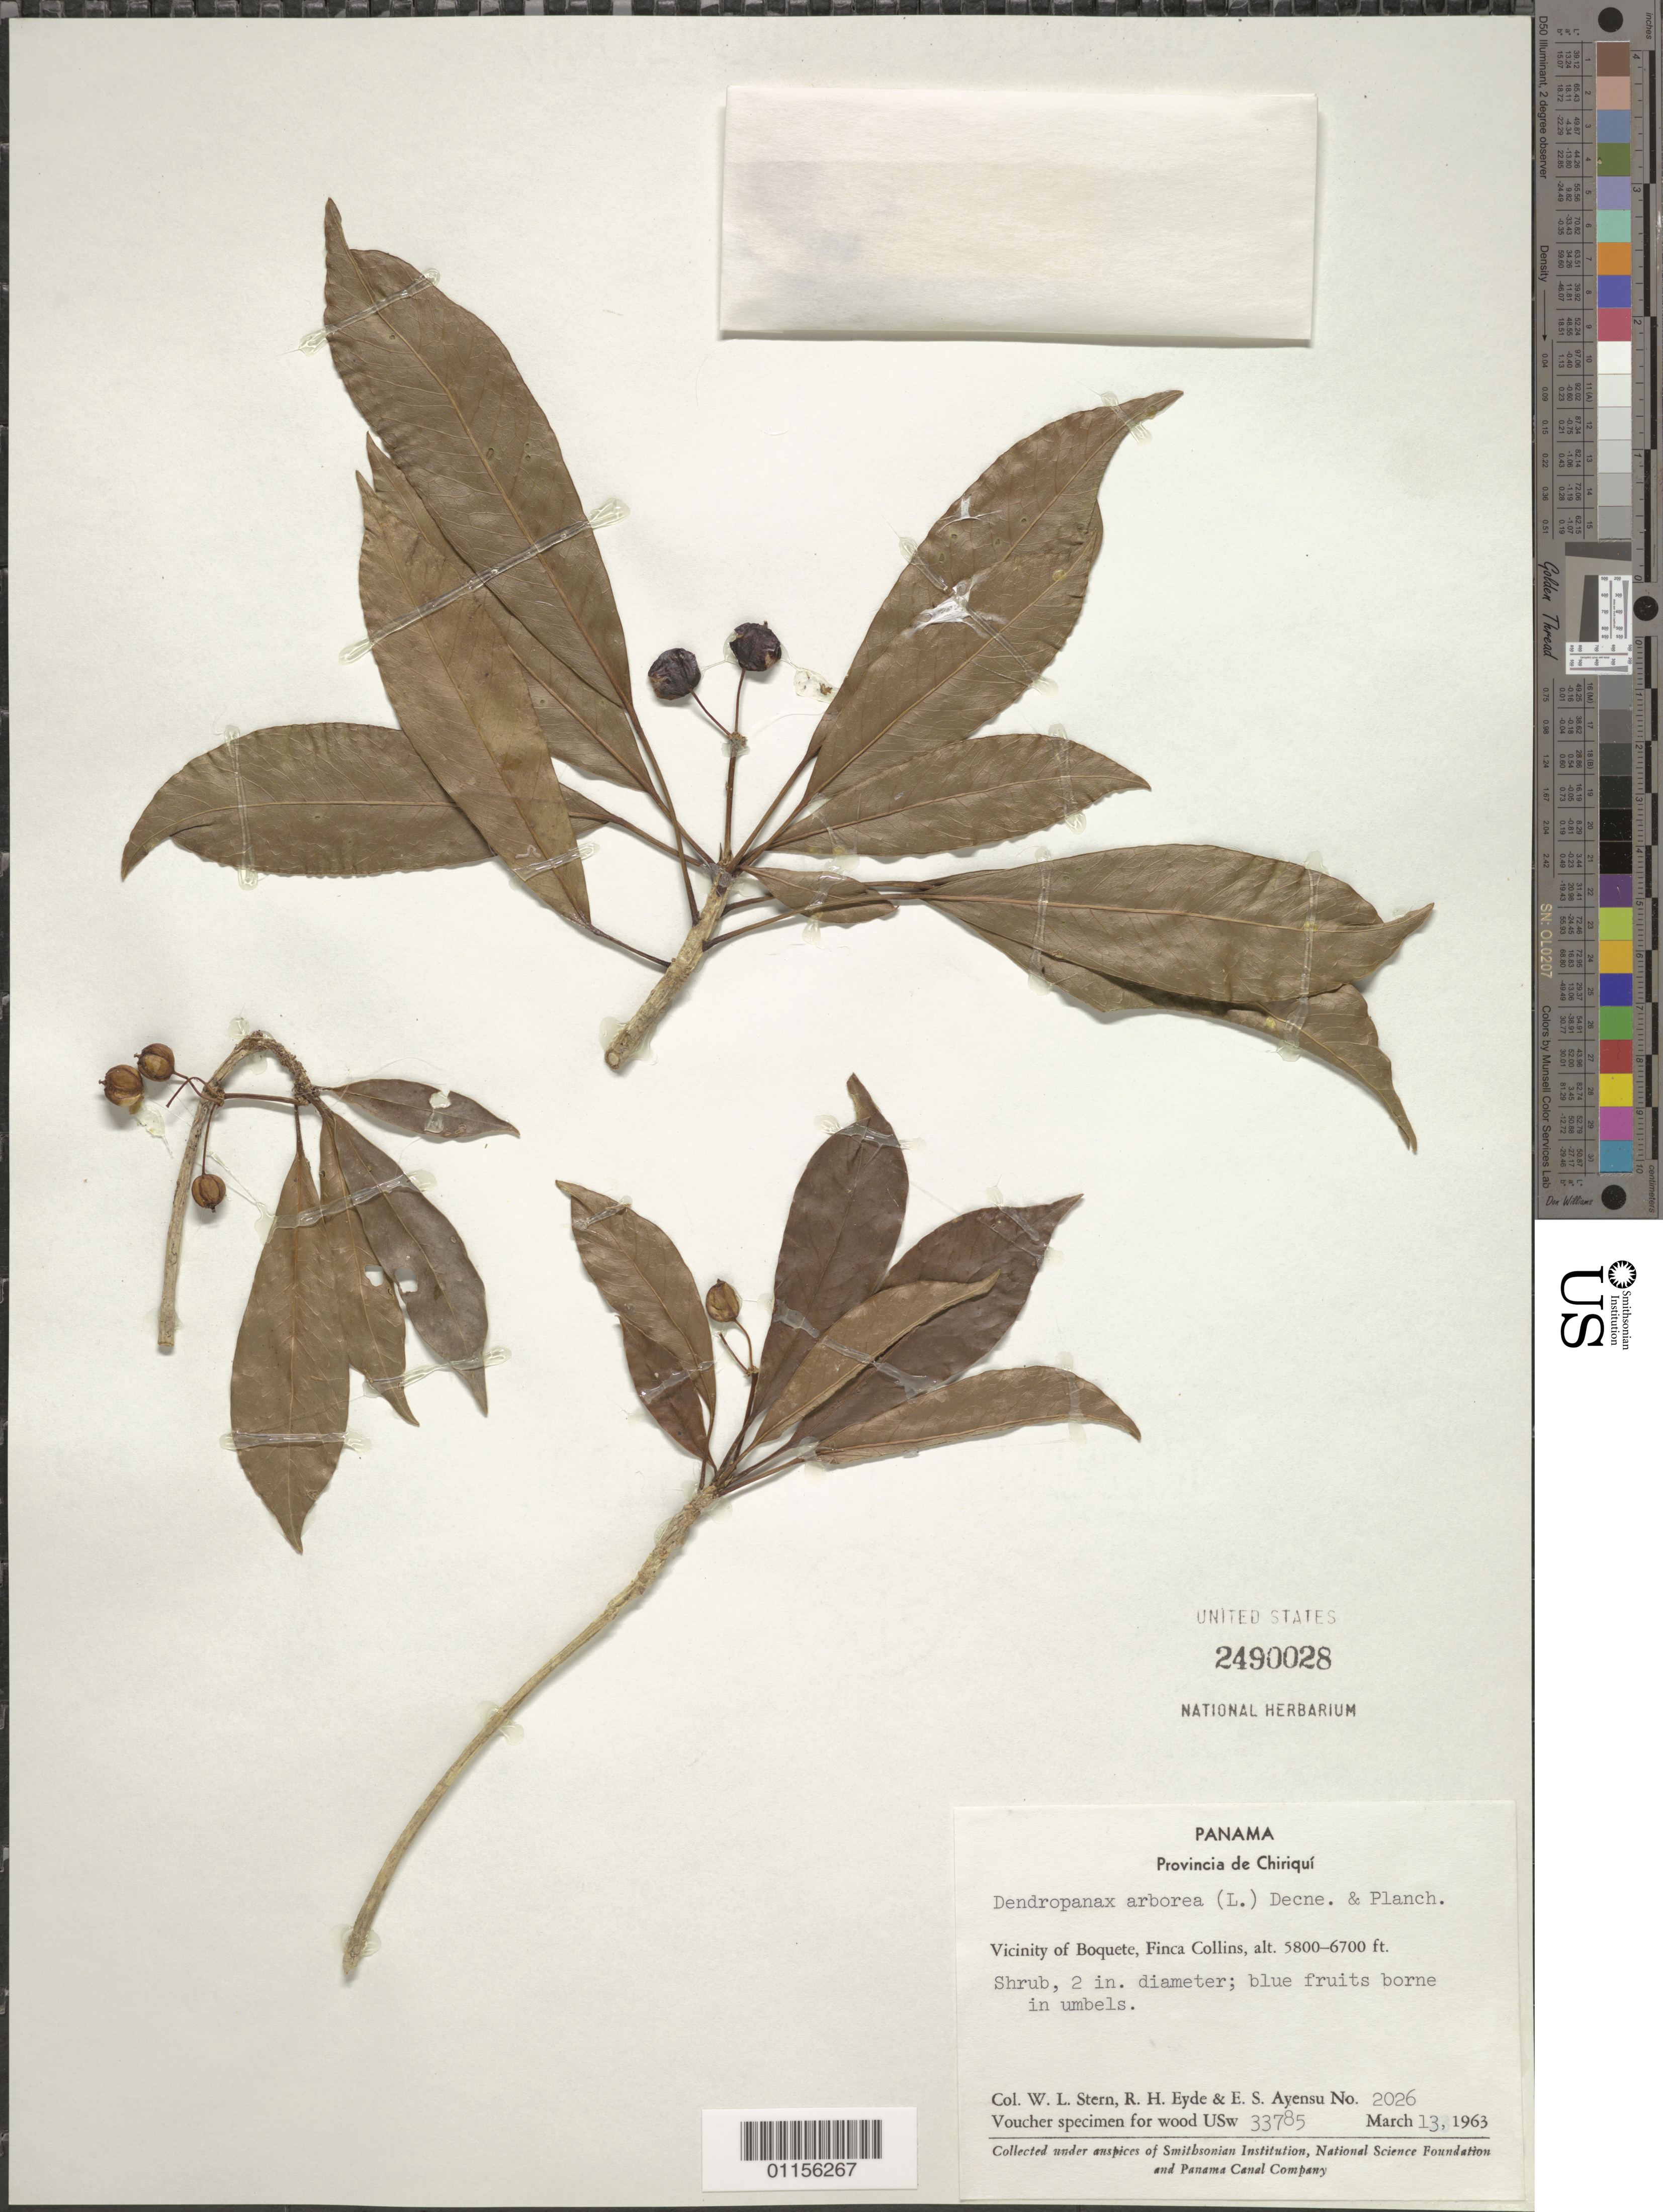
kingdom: Plantae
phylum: Tracheophyta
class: Magnoliopsida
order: Apiales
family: Araliaceae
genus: Dendropanax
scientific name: Dendropanax arboreus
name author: (L.) Decne. & Planch.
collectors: W. L. Stern, R. H. Eyde & E. S. Ayensu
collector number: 2026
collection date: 1963-03-13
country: Panama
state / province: Chiriquí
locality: Vicinity of Boquete, Finca Collins.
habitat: Shrub.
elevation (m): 1768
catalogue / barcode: US 2490028